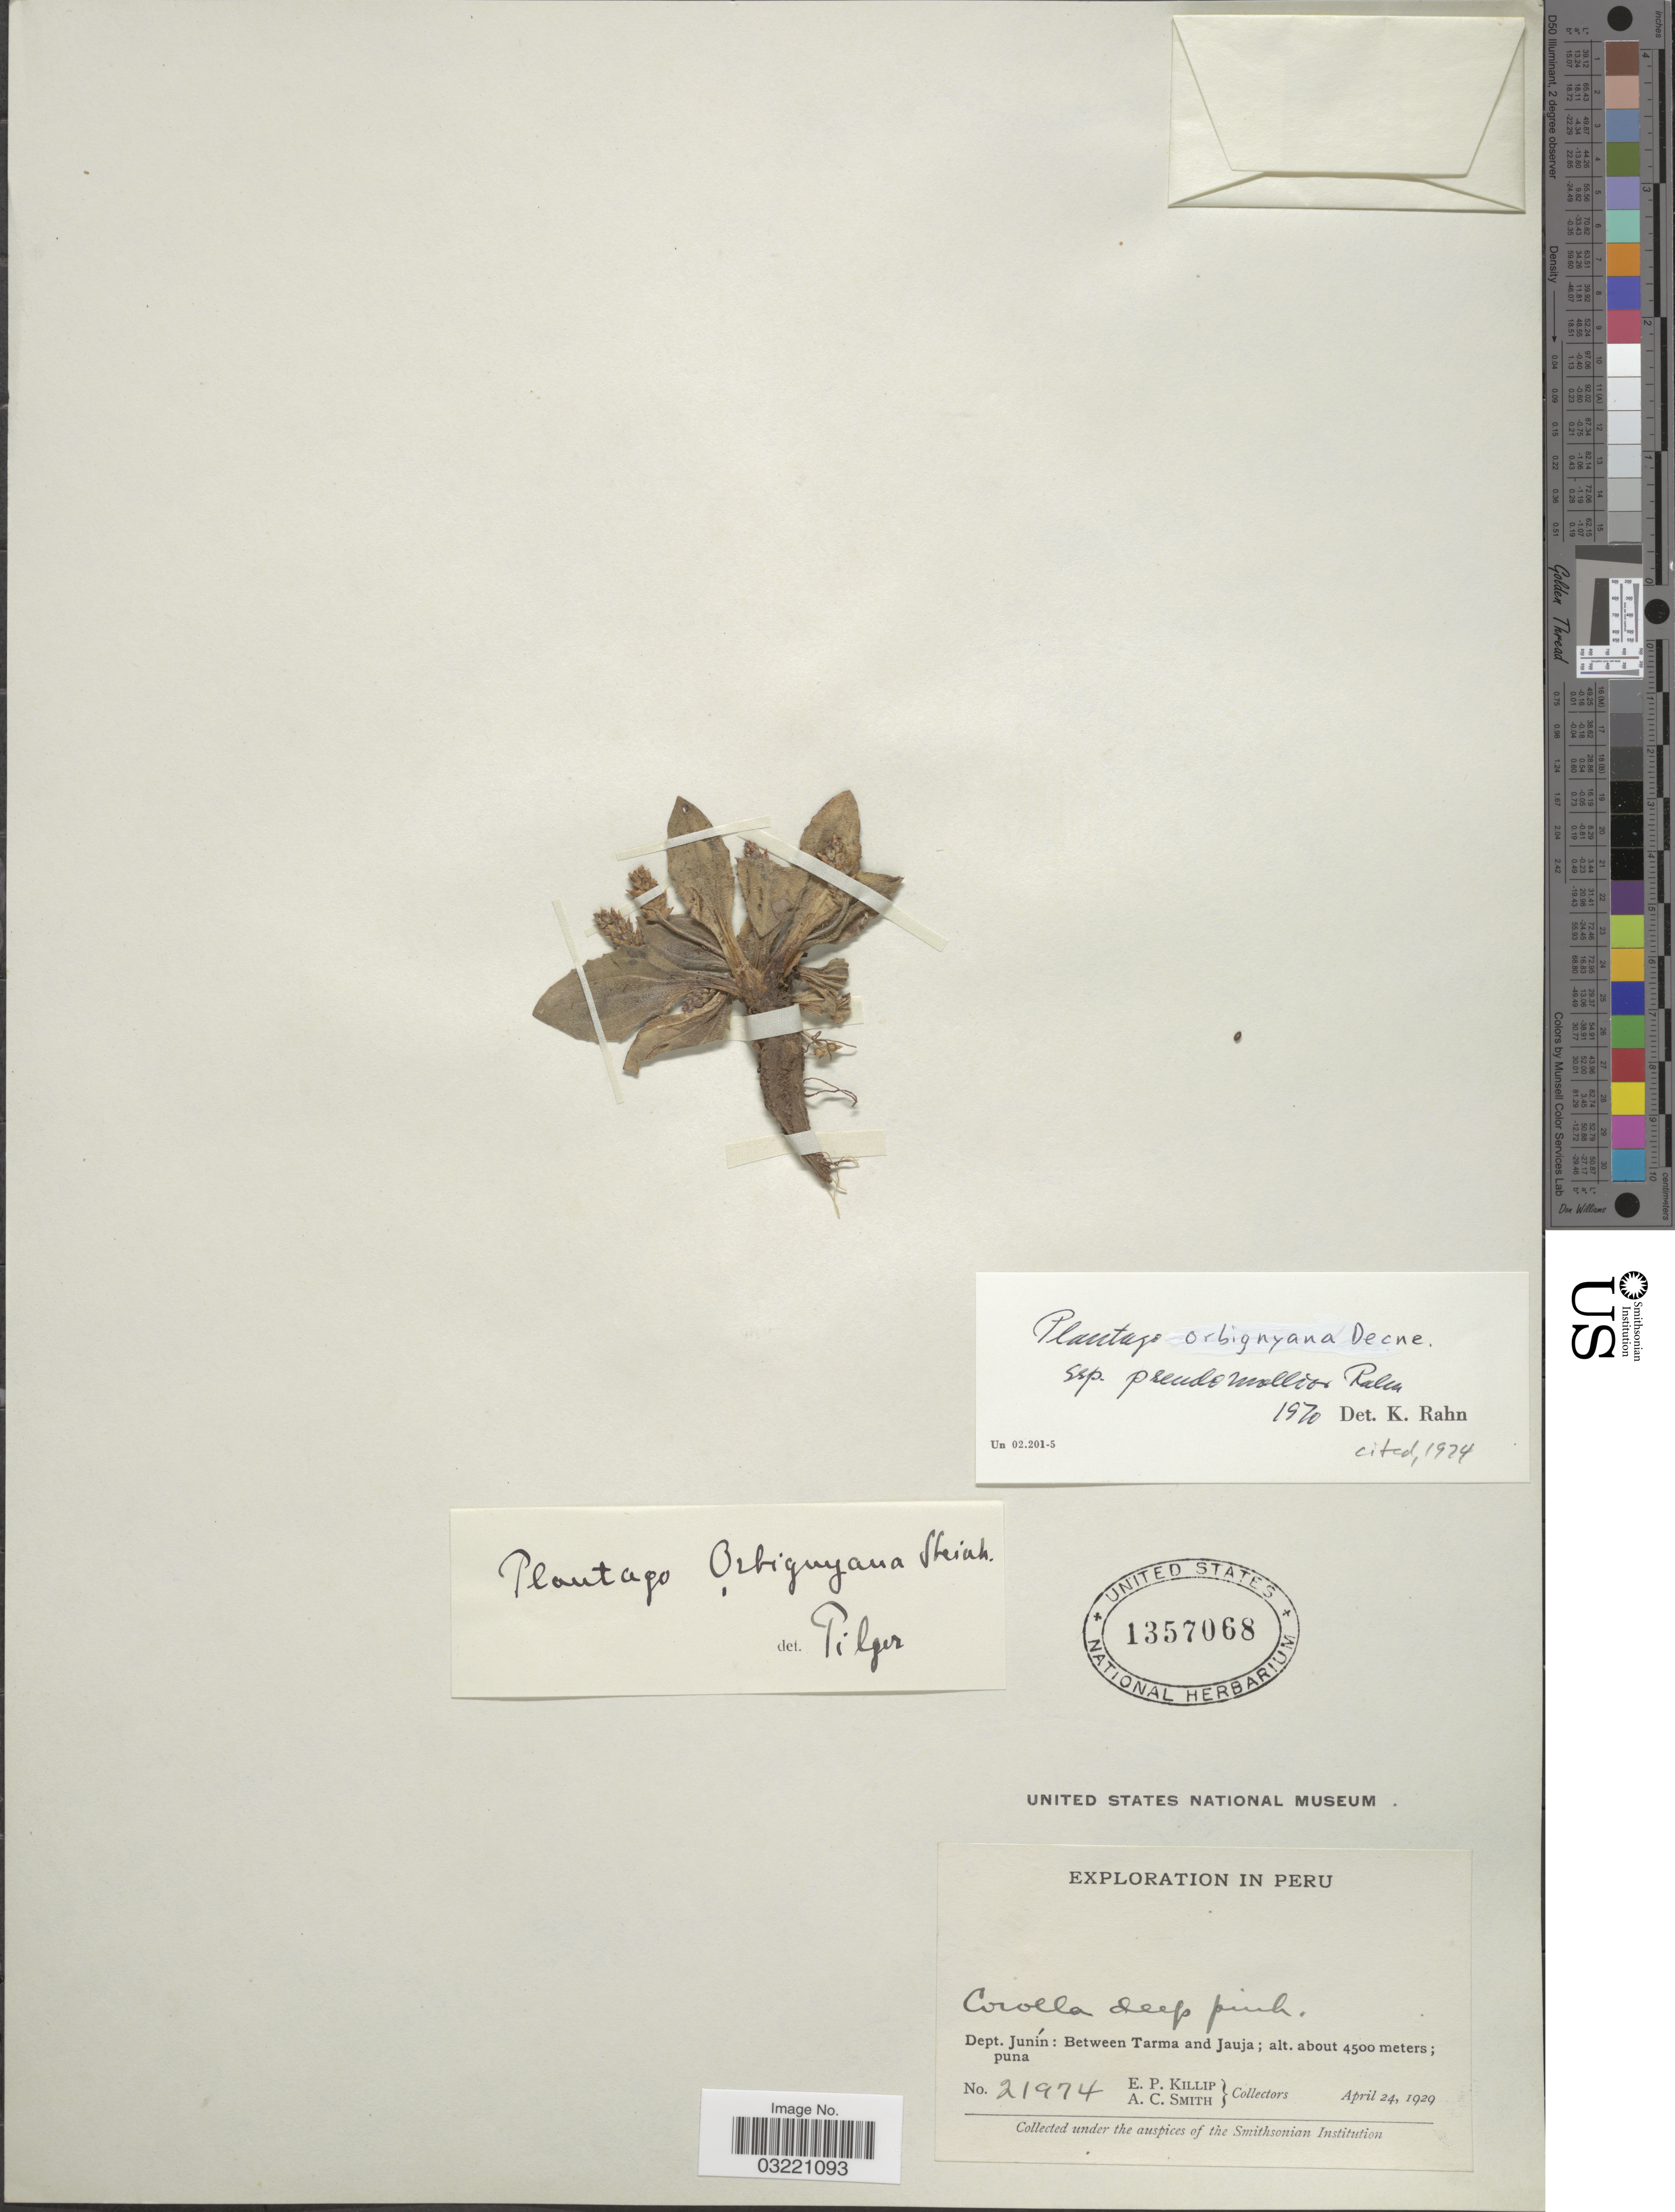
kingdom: Plantae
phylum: Tracheophyta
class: Magnoliopsida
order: Lamiales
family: Plantaginaceae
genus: Plantago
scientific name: Plantago orbignyana subsp. pseudomollior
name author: (Rahn) Rahn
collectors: E. P. Killip & A. C. Smith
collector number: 21974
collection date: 1929-04-24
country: Peru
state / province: Junín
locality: Dept. Junín: Between Tarma and Jauja.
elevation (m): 4500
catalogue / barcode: US 1357068